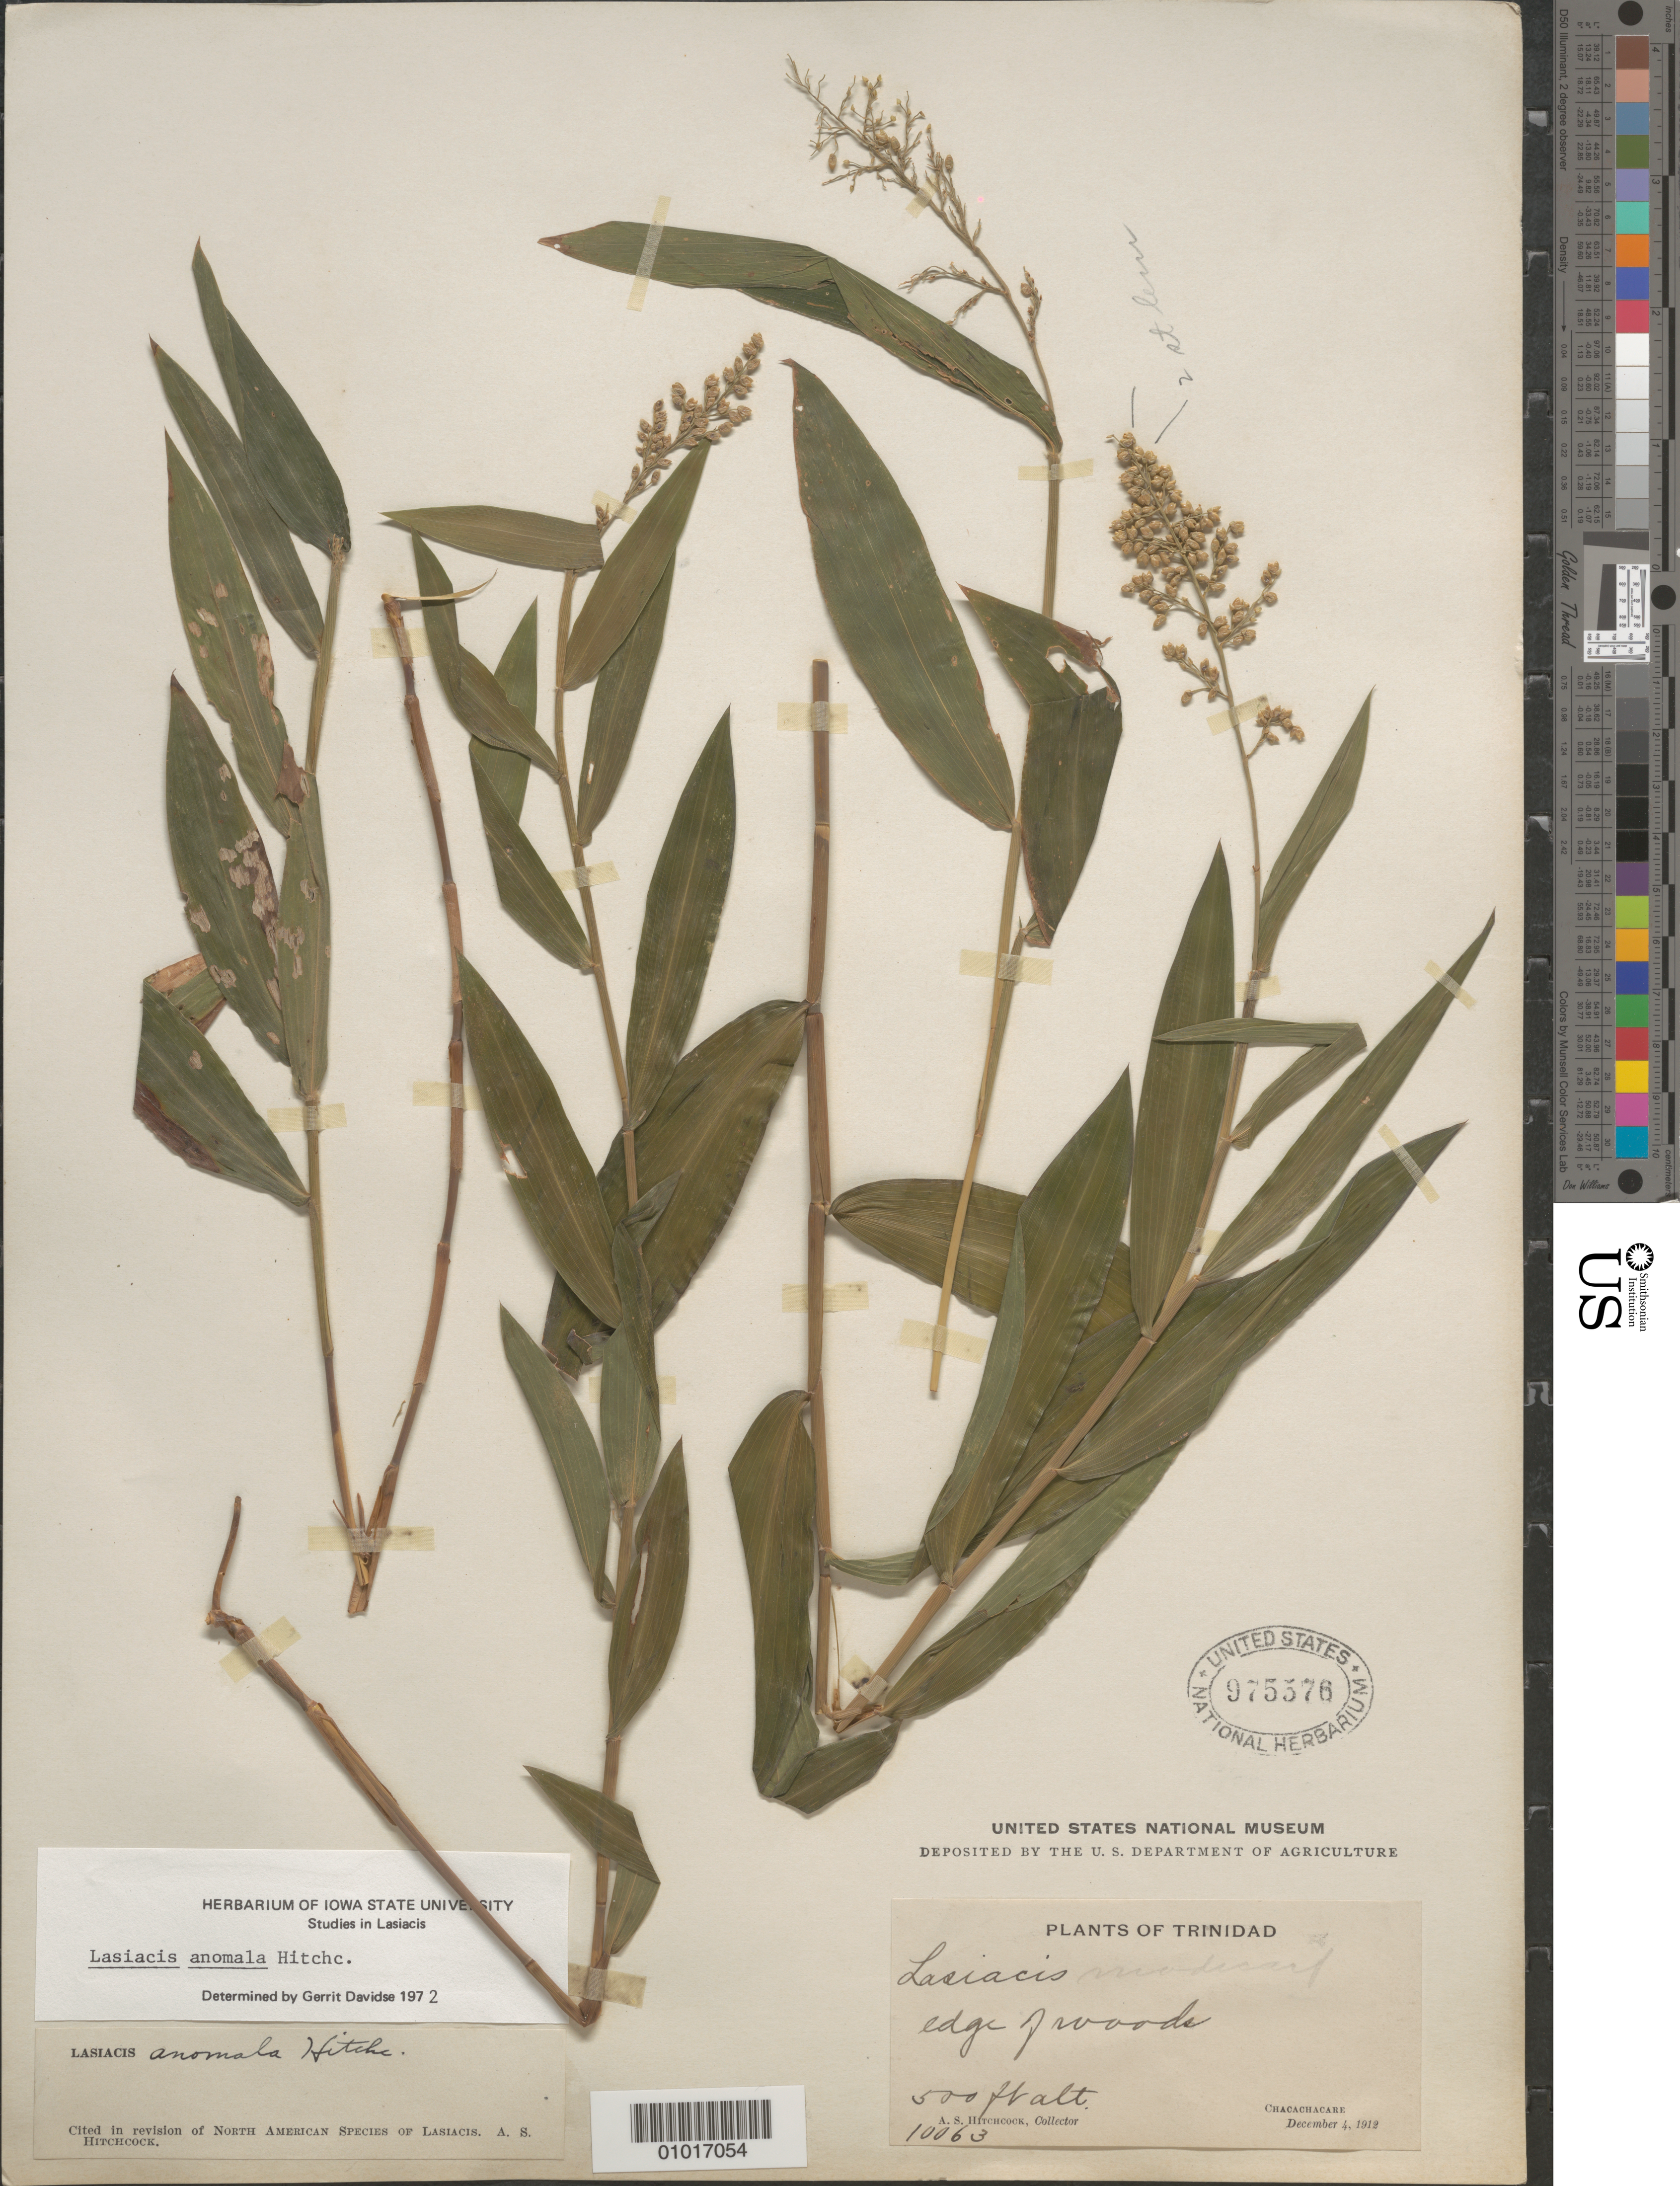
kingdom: Plantae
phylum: Tracheophyta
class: Liliopsida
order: Poales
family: Poaceae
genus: Lasiacis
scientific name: Lasiacis anomala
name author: Hitchc.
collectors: A. S. Hitchcock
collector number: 10063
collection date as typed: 04 Dec 1912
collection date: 1912-12-04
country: Trinidad and Tobago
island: Chacachacare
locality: Chacachacare, edge of woods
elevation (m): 152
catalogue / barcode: US 975576